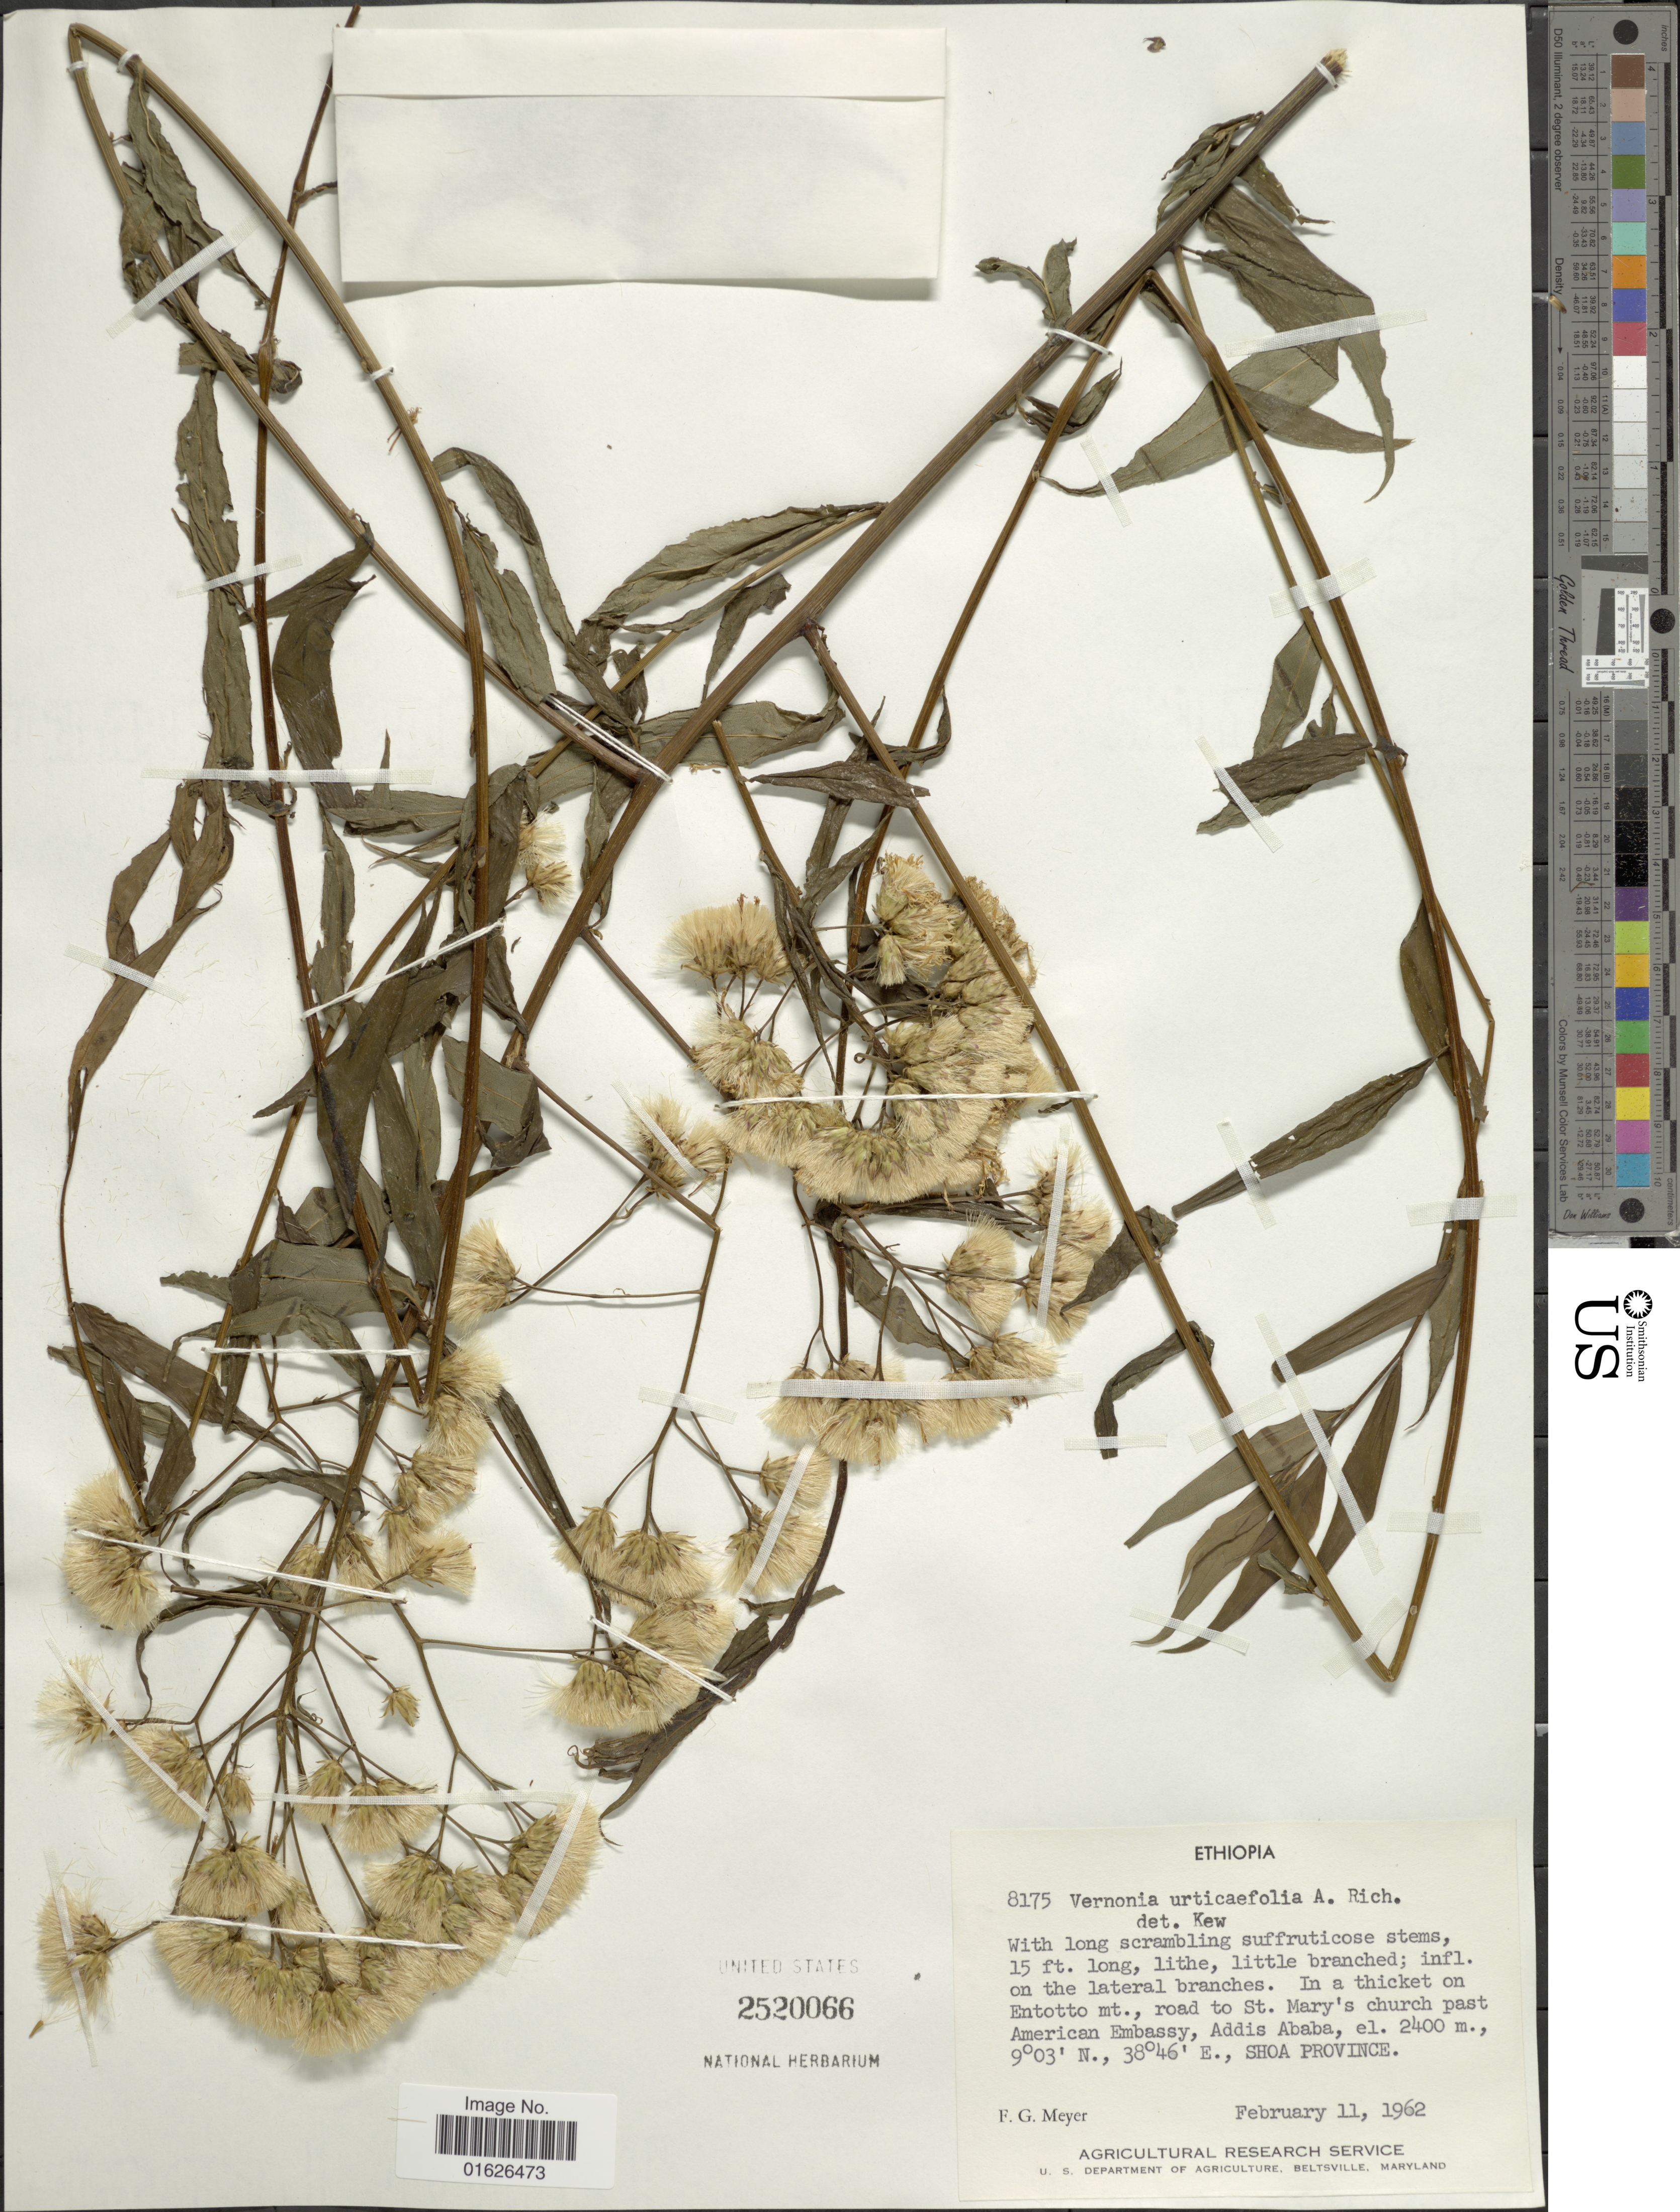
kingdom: Plantae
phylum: Tracheophyta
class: Magnoliopsida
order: Asterales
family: Asteraceae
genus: Gymnanthemum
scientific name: Gymnanthemum urticifolium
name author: (A. Rich.) H. Rob.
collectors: F. G. Meyer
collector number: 8175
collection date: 1962-02-11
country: Ethiopia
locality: On Entotto mt. road to St. Mary's church past American Embassy, Addis Abadam, Shoa Province.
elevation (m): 2400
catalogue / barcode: US 2520066